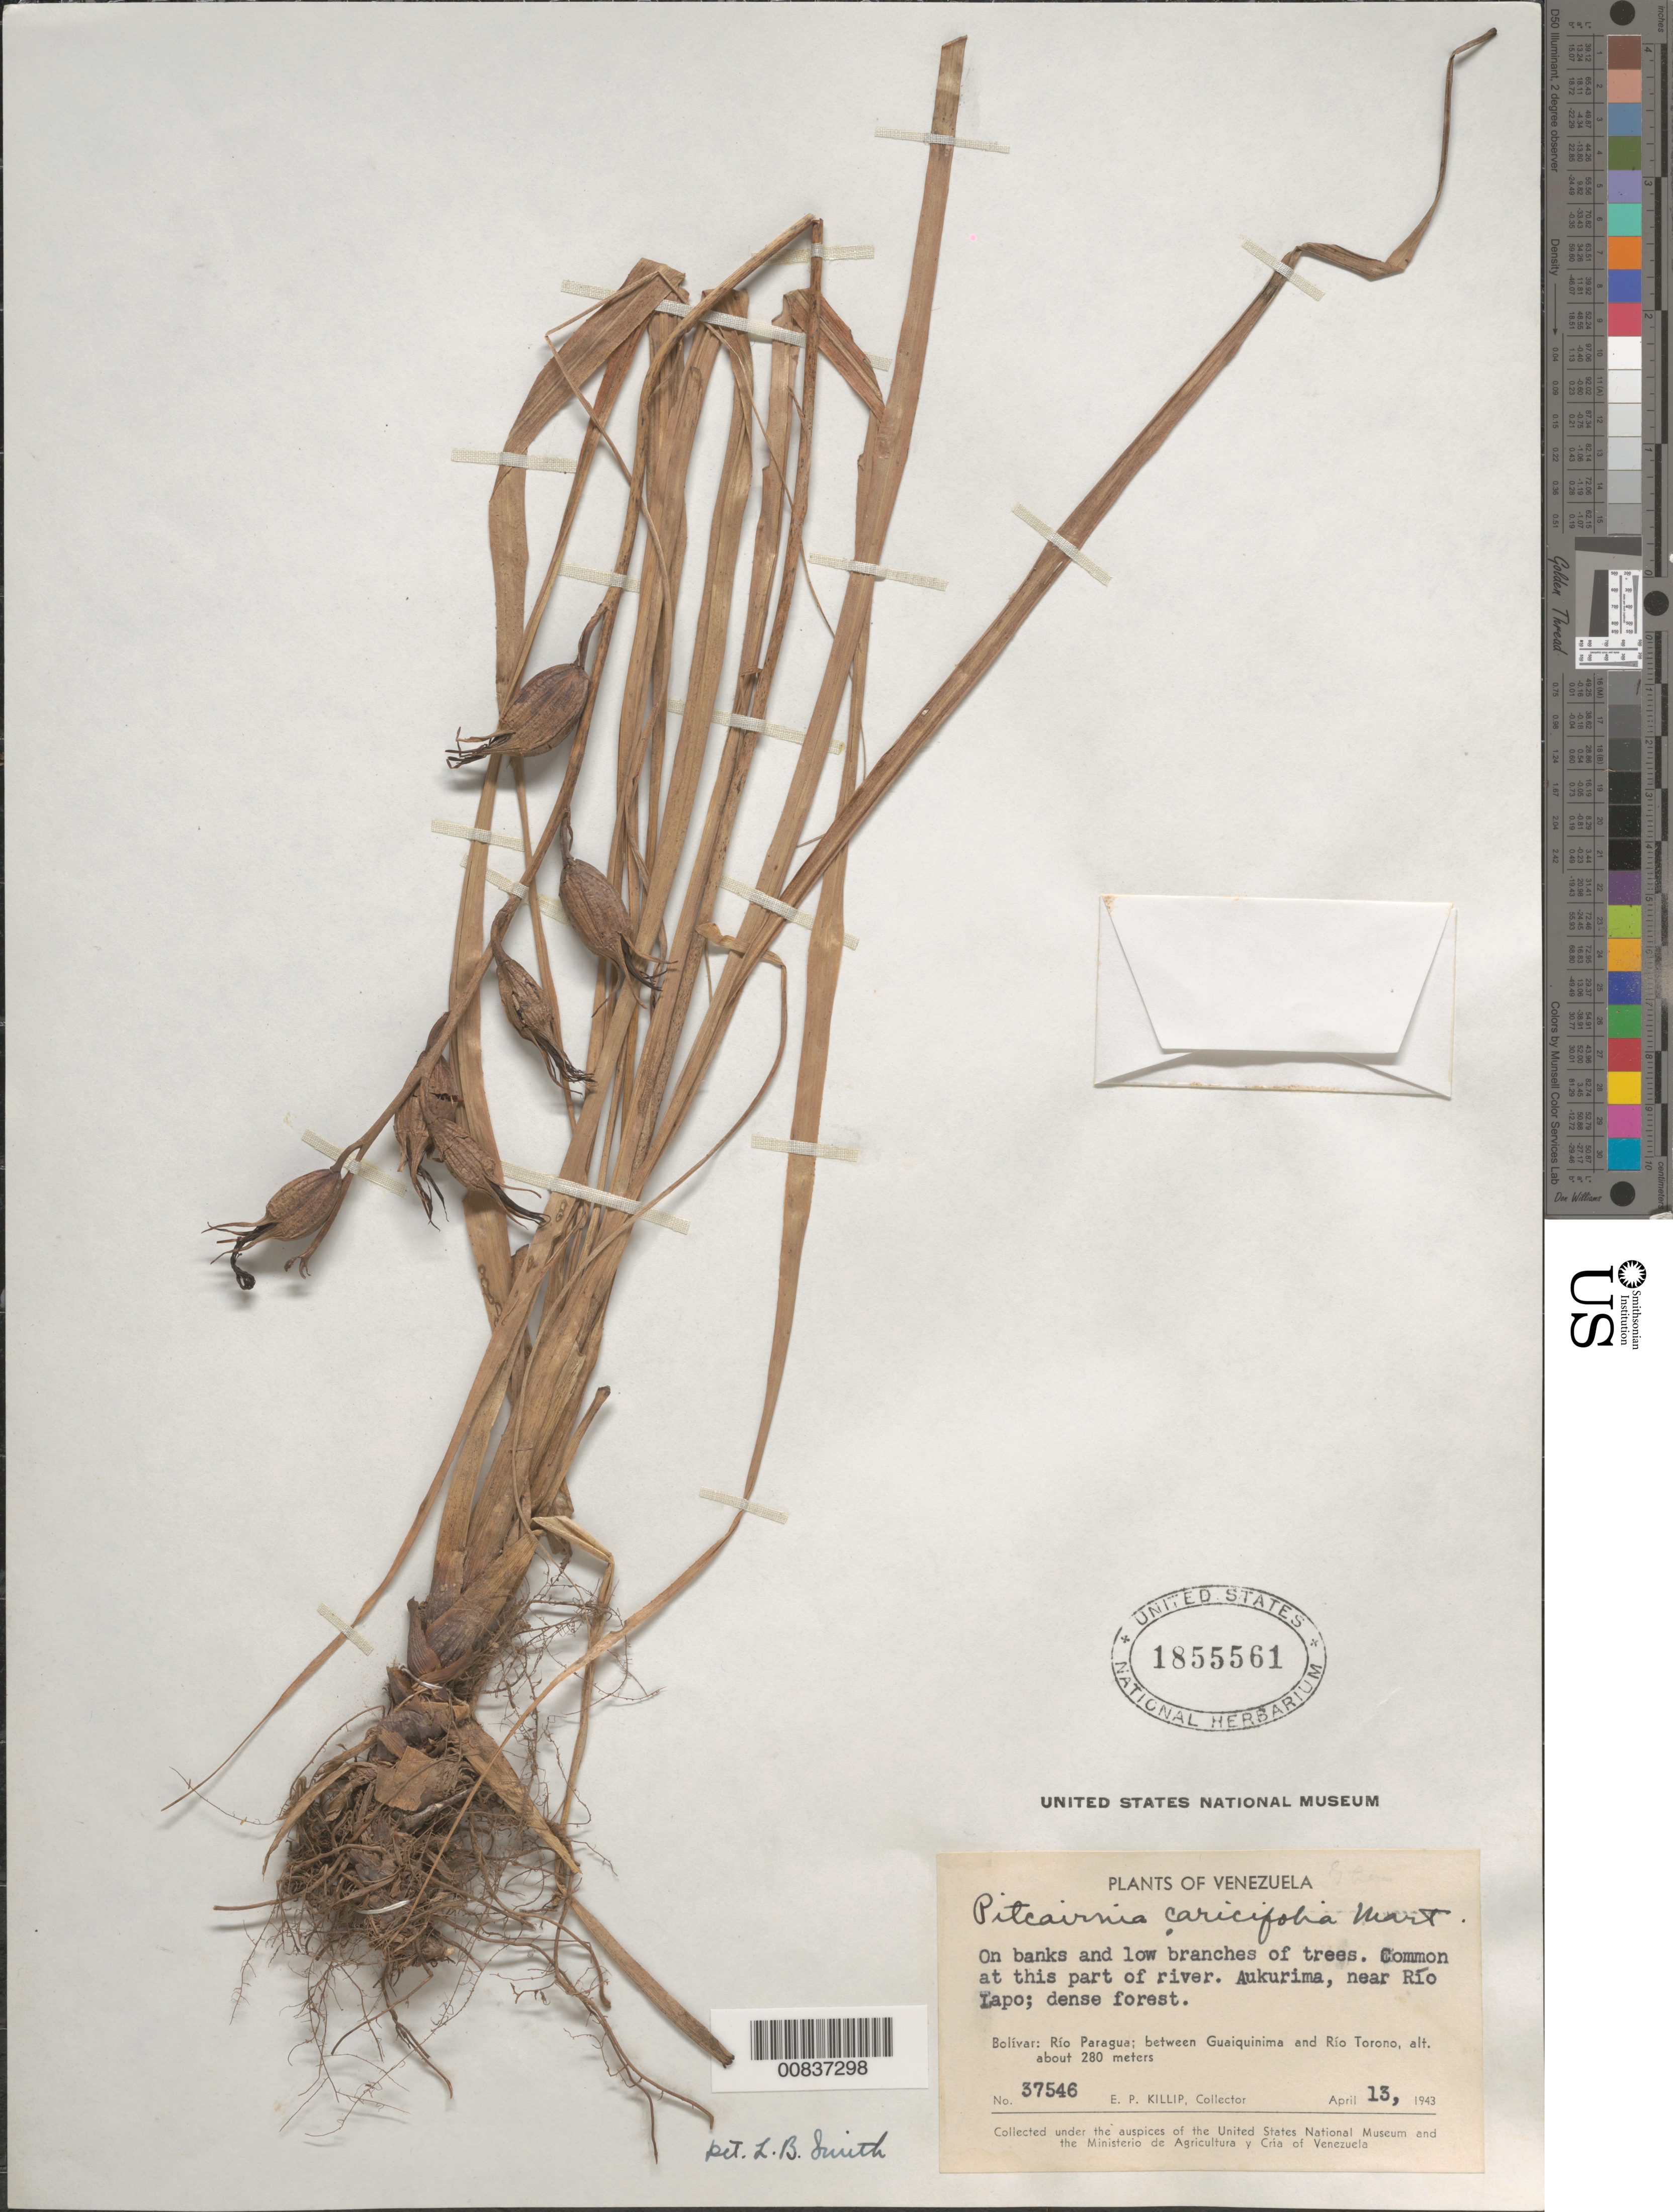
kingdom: Plantae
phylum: Tracheophyta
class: Liliopsida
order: Poales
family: Bromeliaceae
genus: Pitcairnia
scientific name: Pitcairnia caricifolia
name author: Mart. ex Schult. f.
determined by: Smith, Lyman B., (US), NMNH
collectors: E. P. Killip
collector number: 37546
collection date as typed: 13-Apr-43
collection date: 1943-04-13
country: Venezuela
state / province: Bolívar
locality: Río Paragua, between Guaiquinima and Río Torono, Aurukima, near Río Lapo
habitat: Dense forest; on banks and low branches of trees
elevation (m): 280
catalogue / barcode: US 1855561